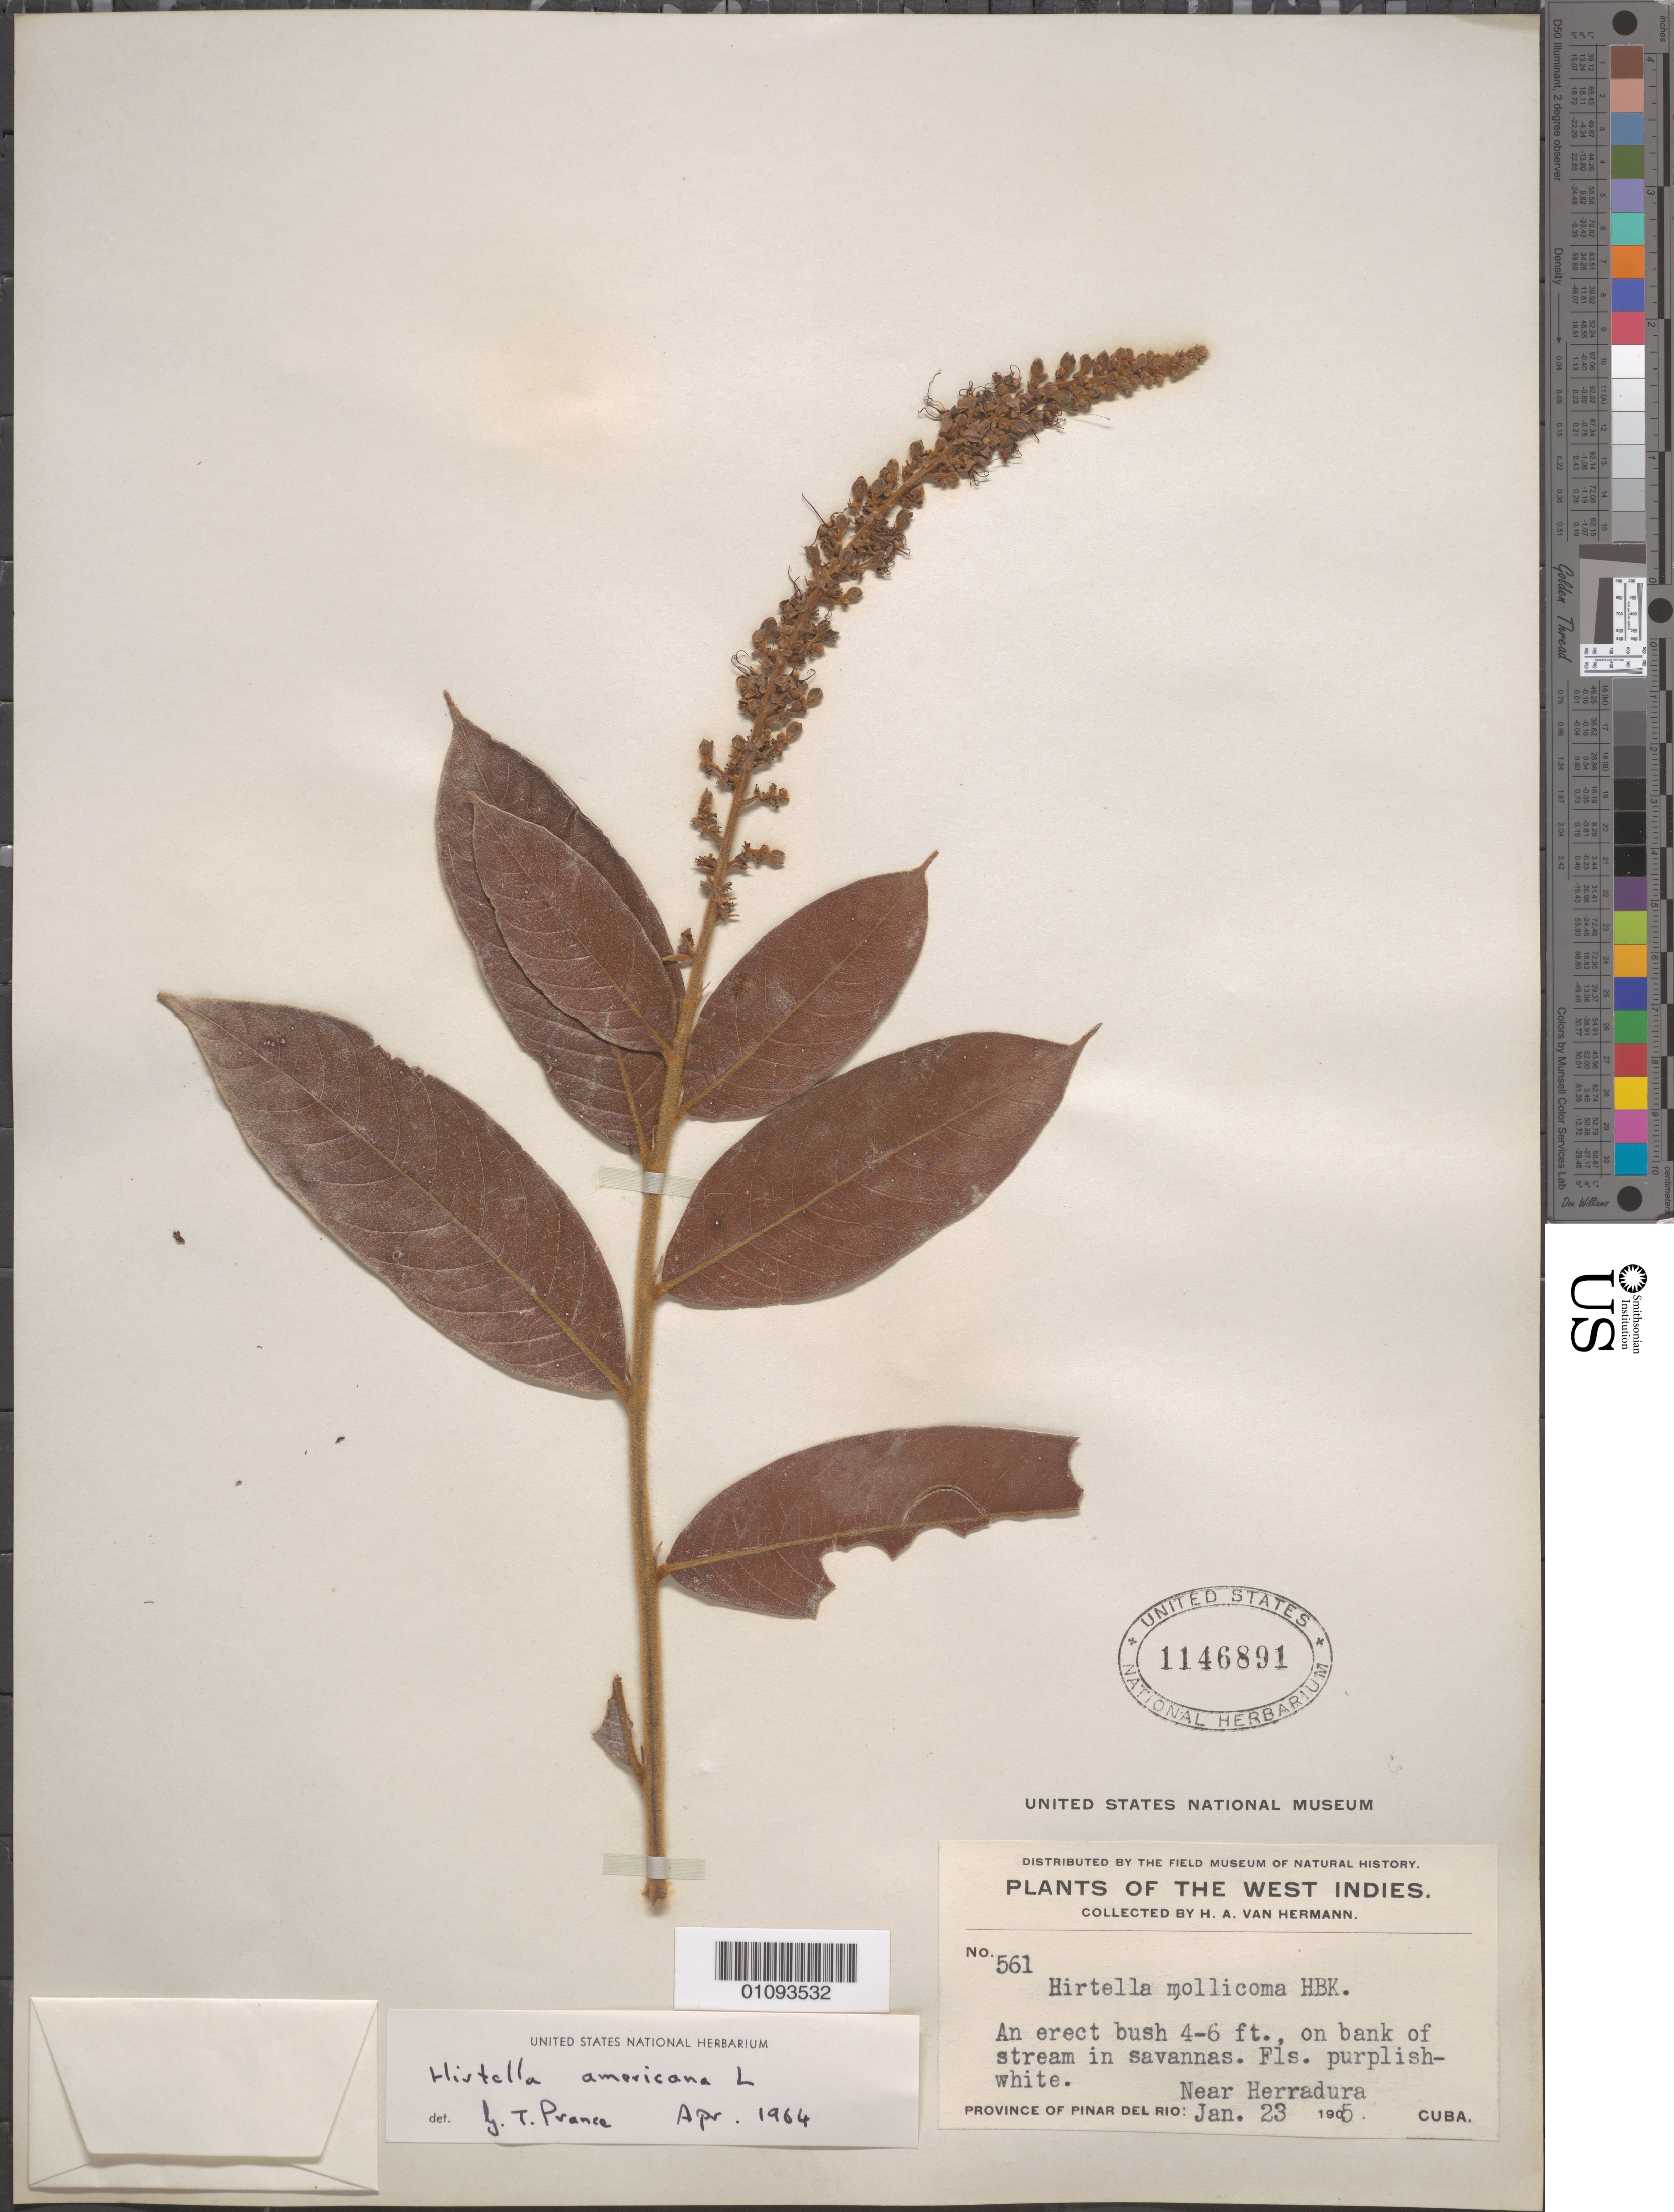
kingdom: Plantae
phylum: Tracheophyta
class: Magnoliopsida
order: Malpighiales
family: Chrysobalanaceae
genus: Hirtella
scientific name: Hirtella americana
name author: L.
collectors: H. A. Van Hermann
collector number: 561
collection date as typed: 23 Jan 1905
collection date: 1905-01-23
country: Cuba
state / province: Pinar del Rio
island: Cuba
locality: On bank of stream in Savannas Near Herradura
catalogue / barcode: US 1146891